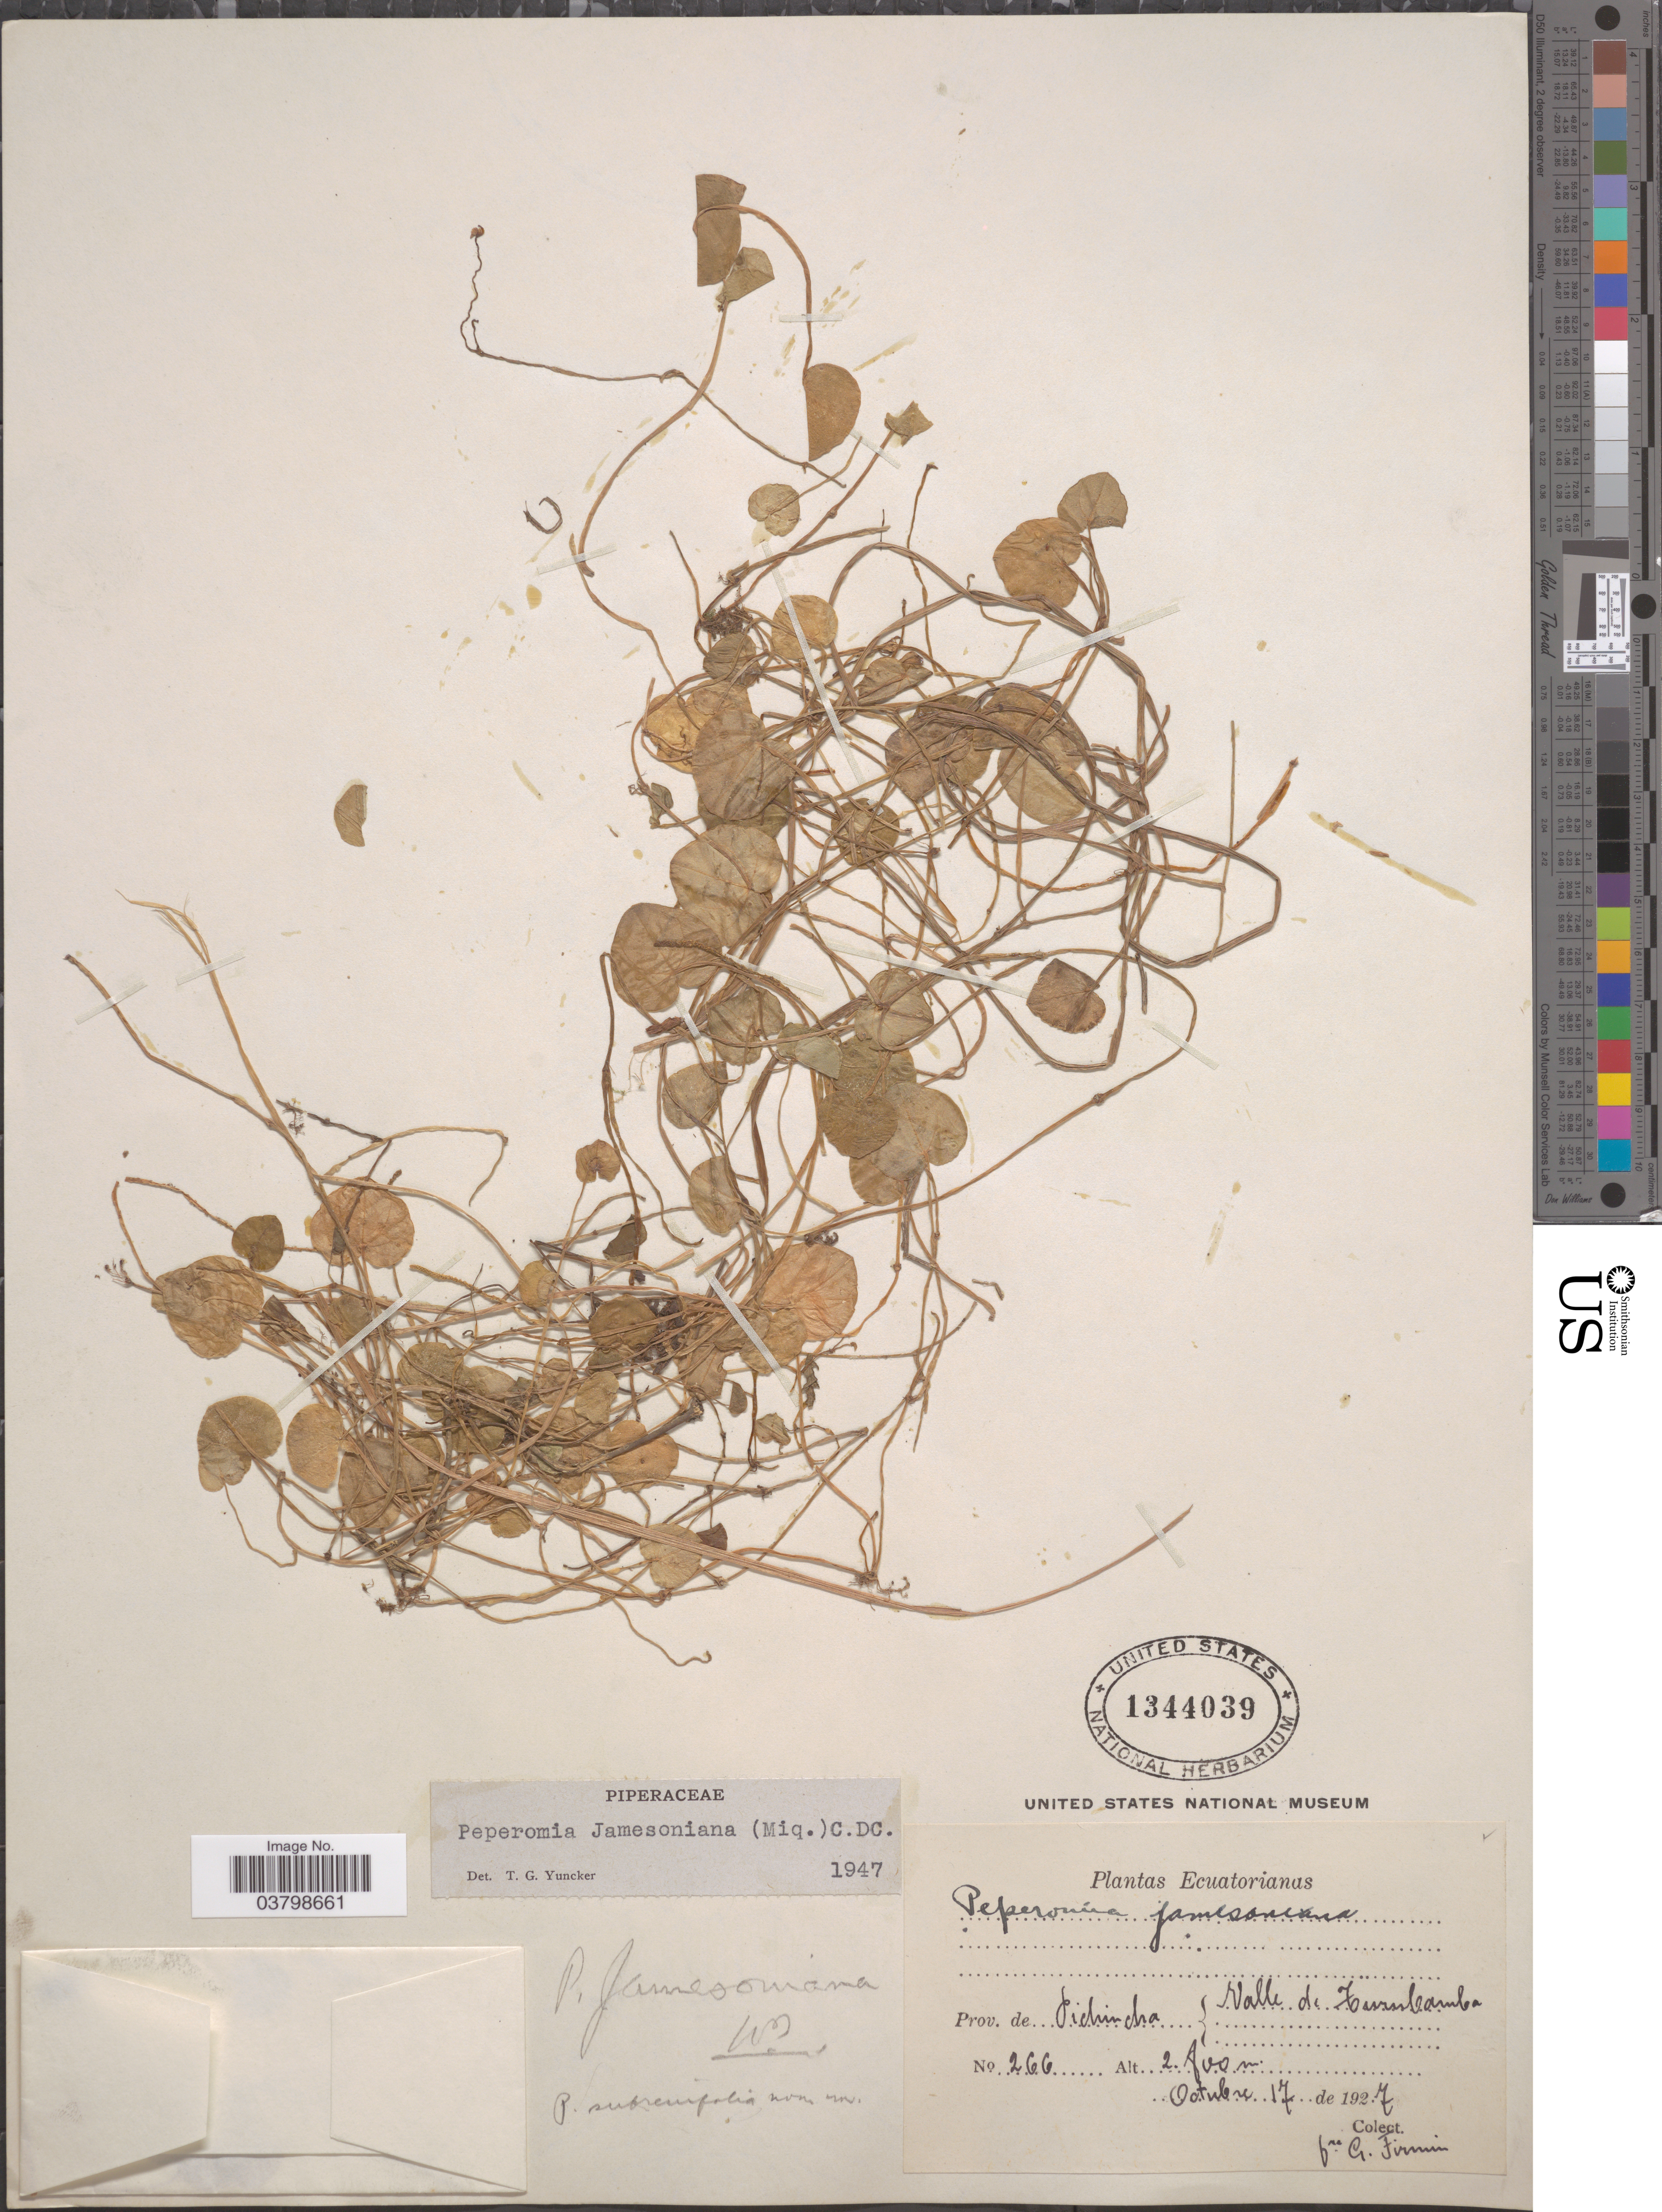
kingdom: Plantae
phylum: Tracheophyta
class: Magnoliopsida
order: Piperales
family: Piperaceae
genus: Peperomia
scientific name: Peperomia subrenifolia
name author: Trel. & Yunck.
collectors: F. Firmin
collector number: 266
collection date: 1927-10-17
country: Ecuador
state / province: Pichincha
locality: Valle de Turubamba.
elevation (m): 2800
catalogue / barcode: US 1344039